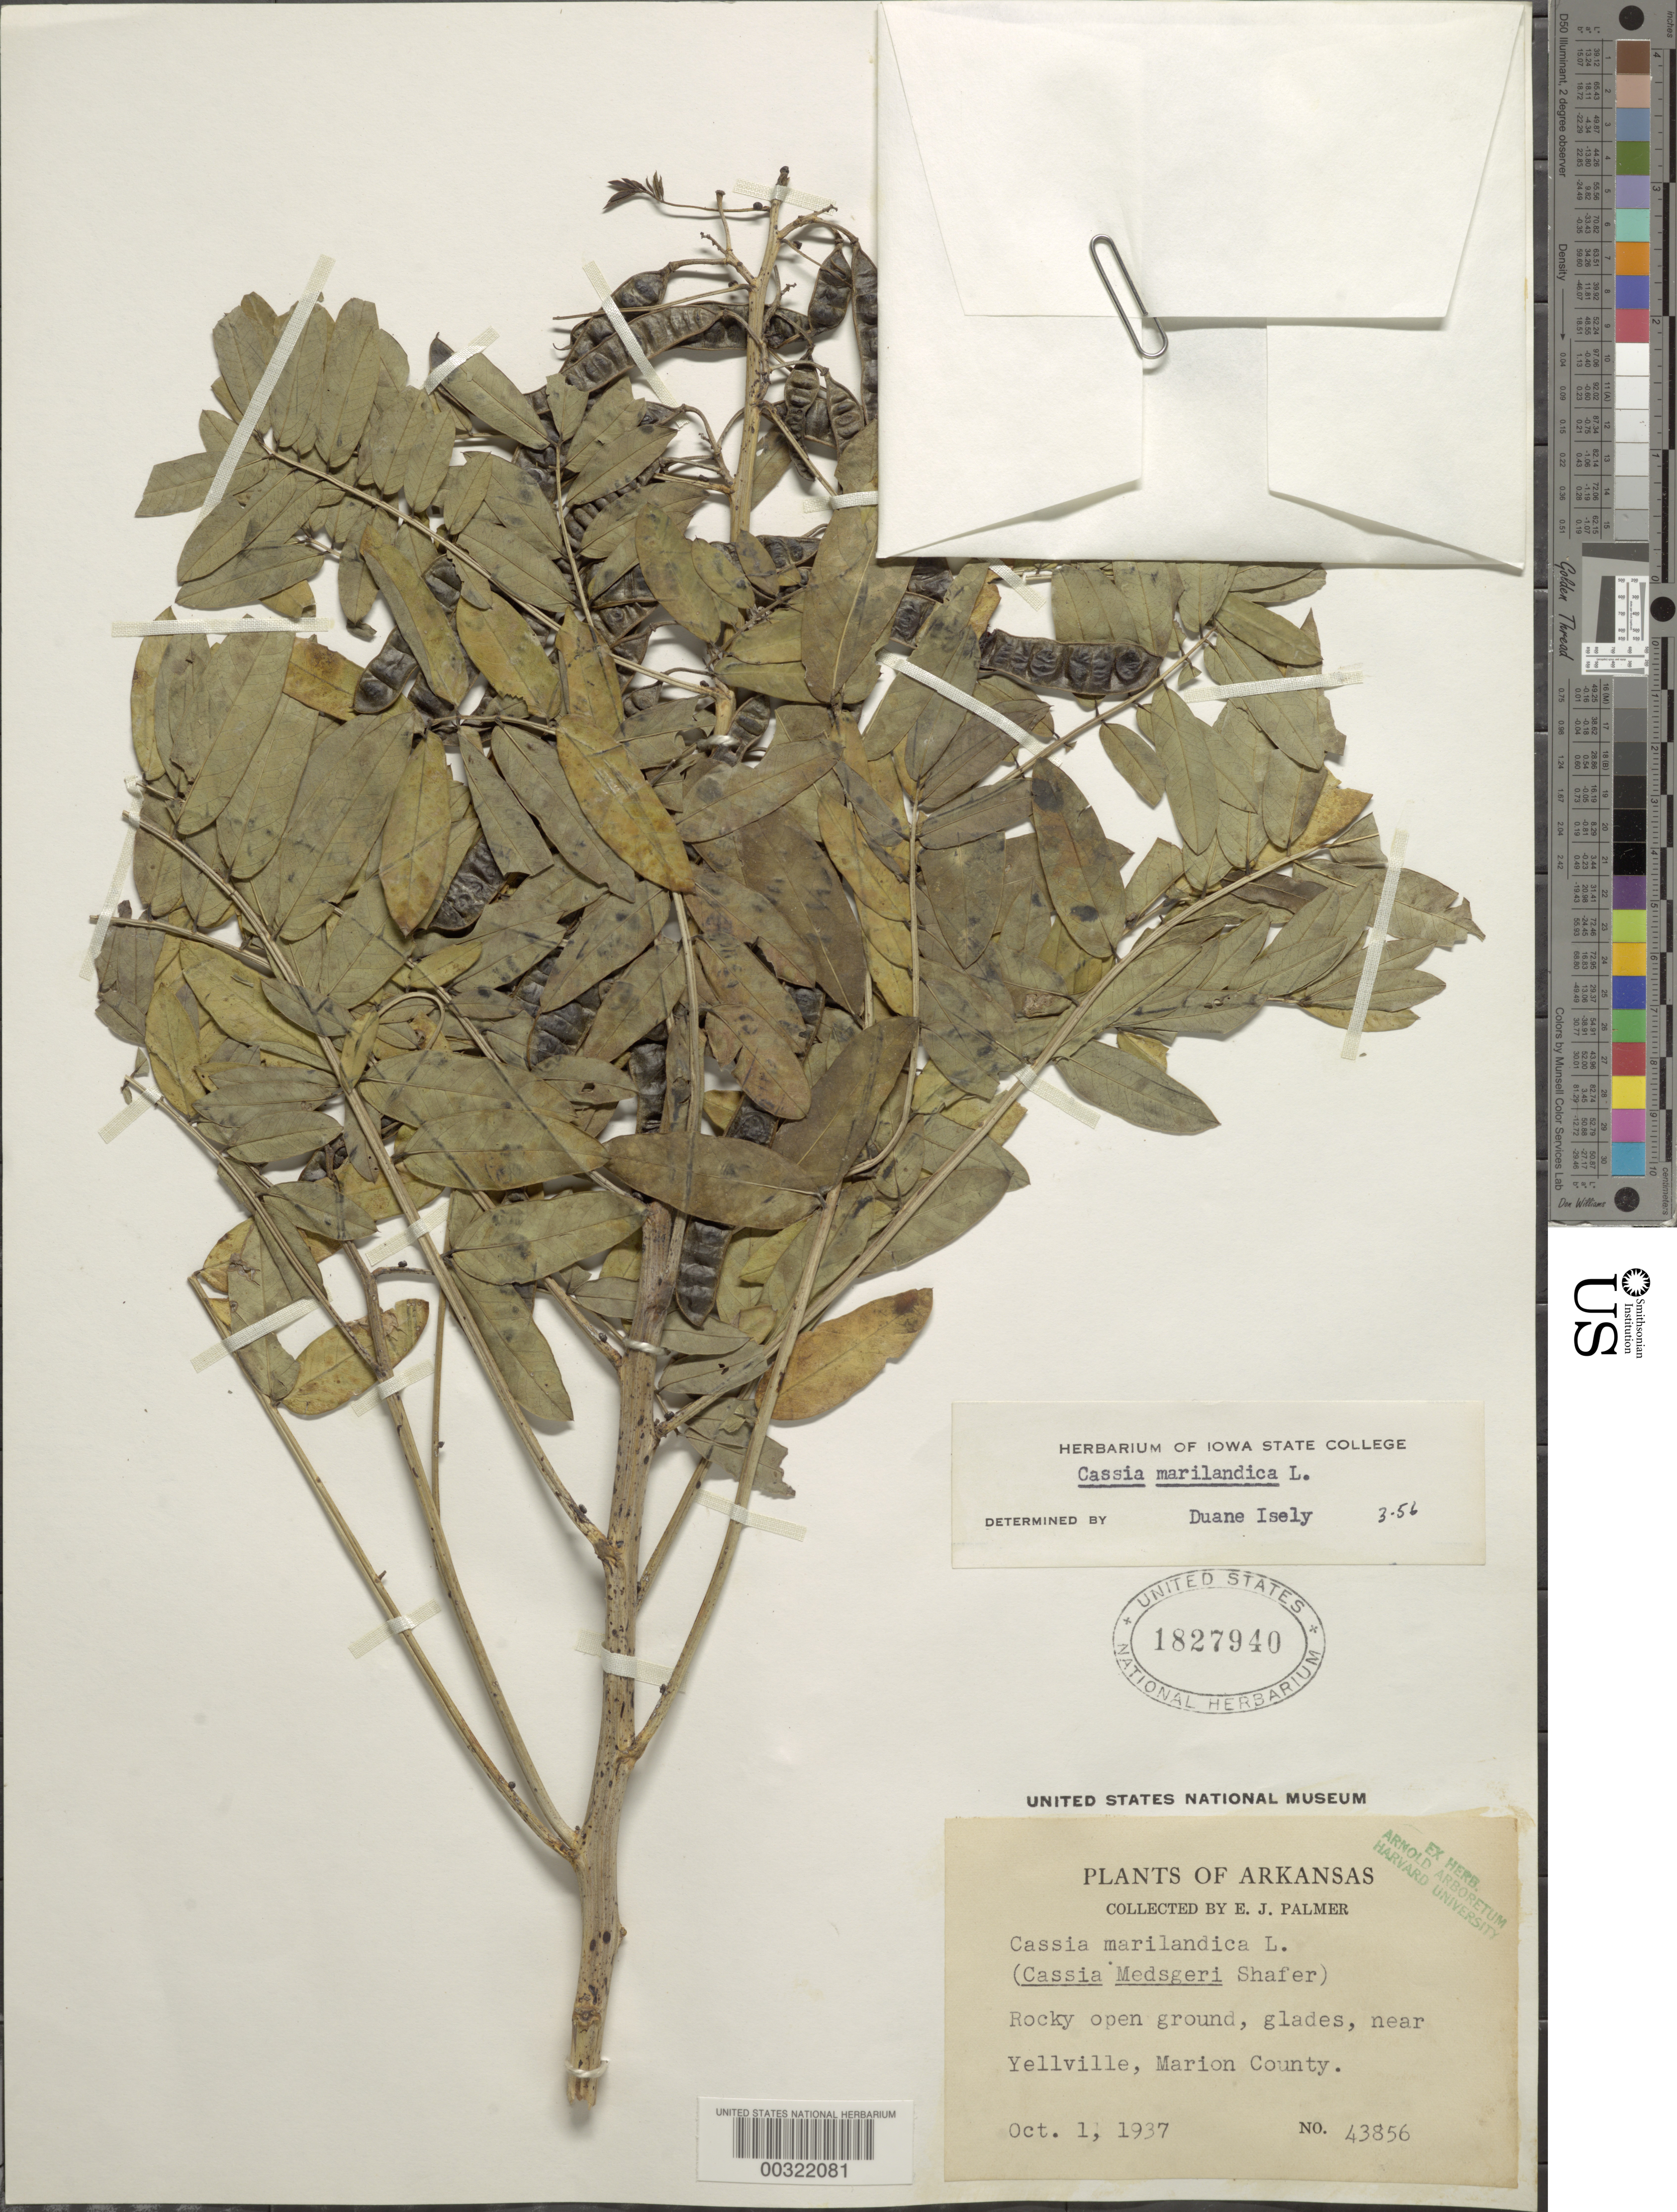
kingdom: Plantae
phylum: Tracheophyta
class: Magnoliopsida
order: Fabales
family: Fabaceae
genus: Senna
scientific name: Senna marilandica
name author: (L.) Link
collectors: E. J. Palmer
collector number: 43856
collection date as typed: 01 Oct 1937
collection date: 1937-10-01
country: United States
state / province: Arkansas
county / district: Marion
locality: Near yellville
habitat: Rocky open ground, glades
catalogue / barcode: US 1827940